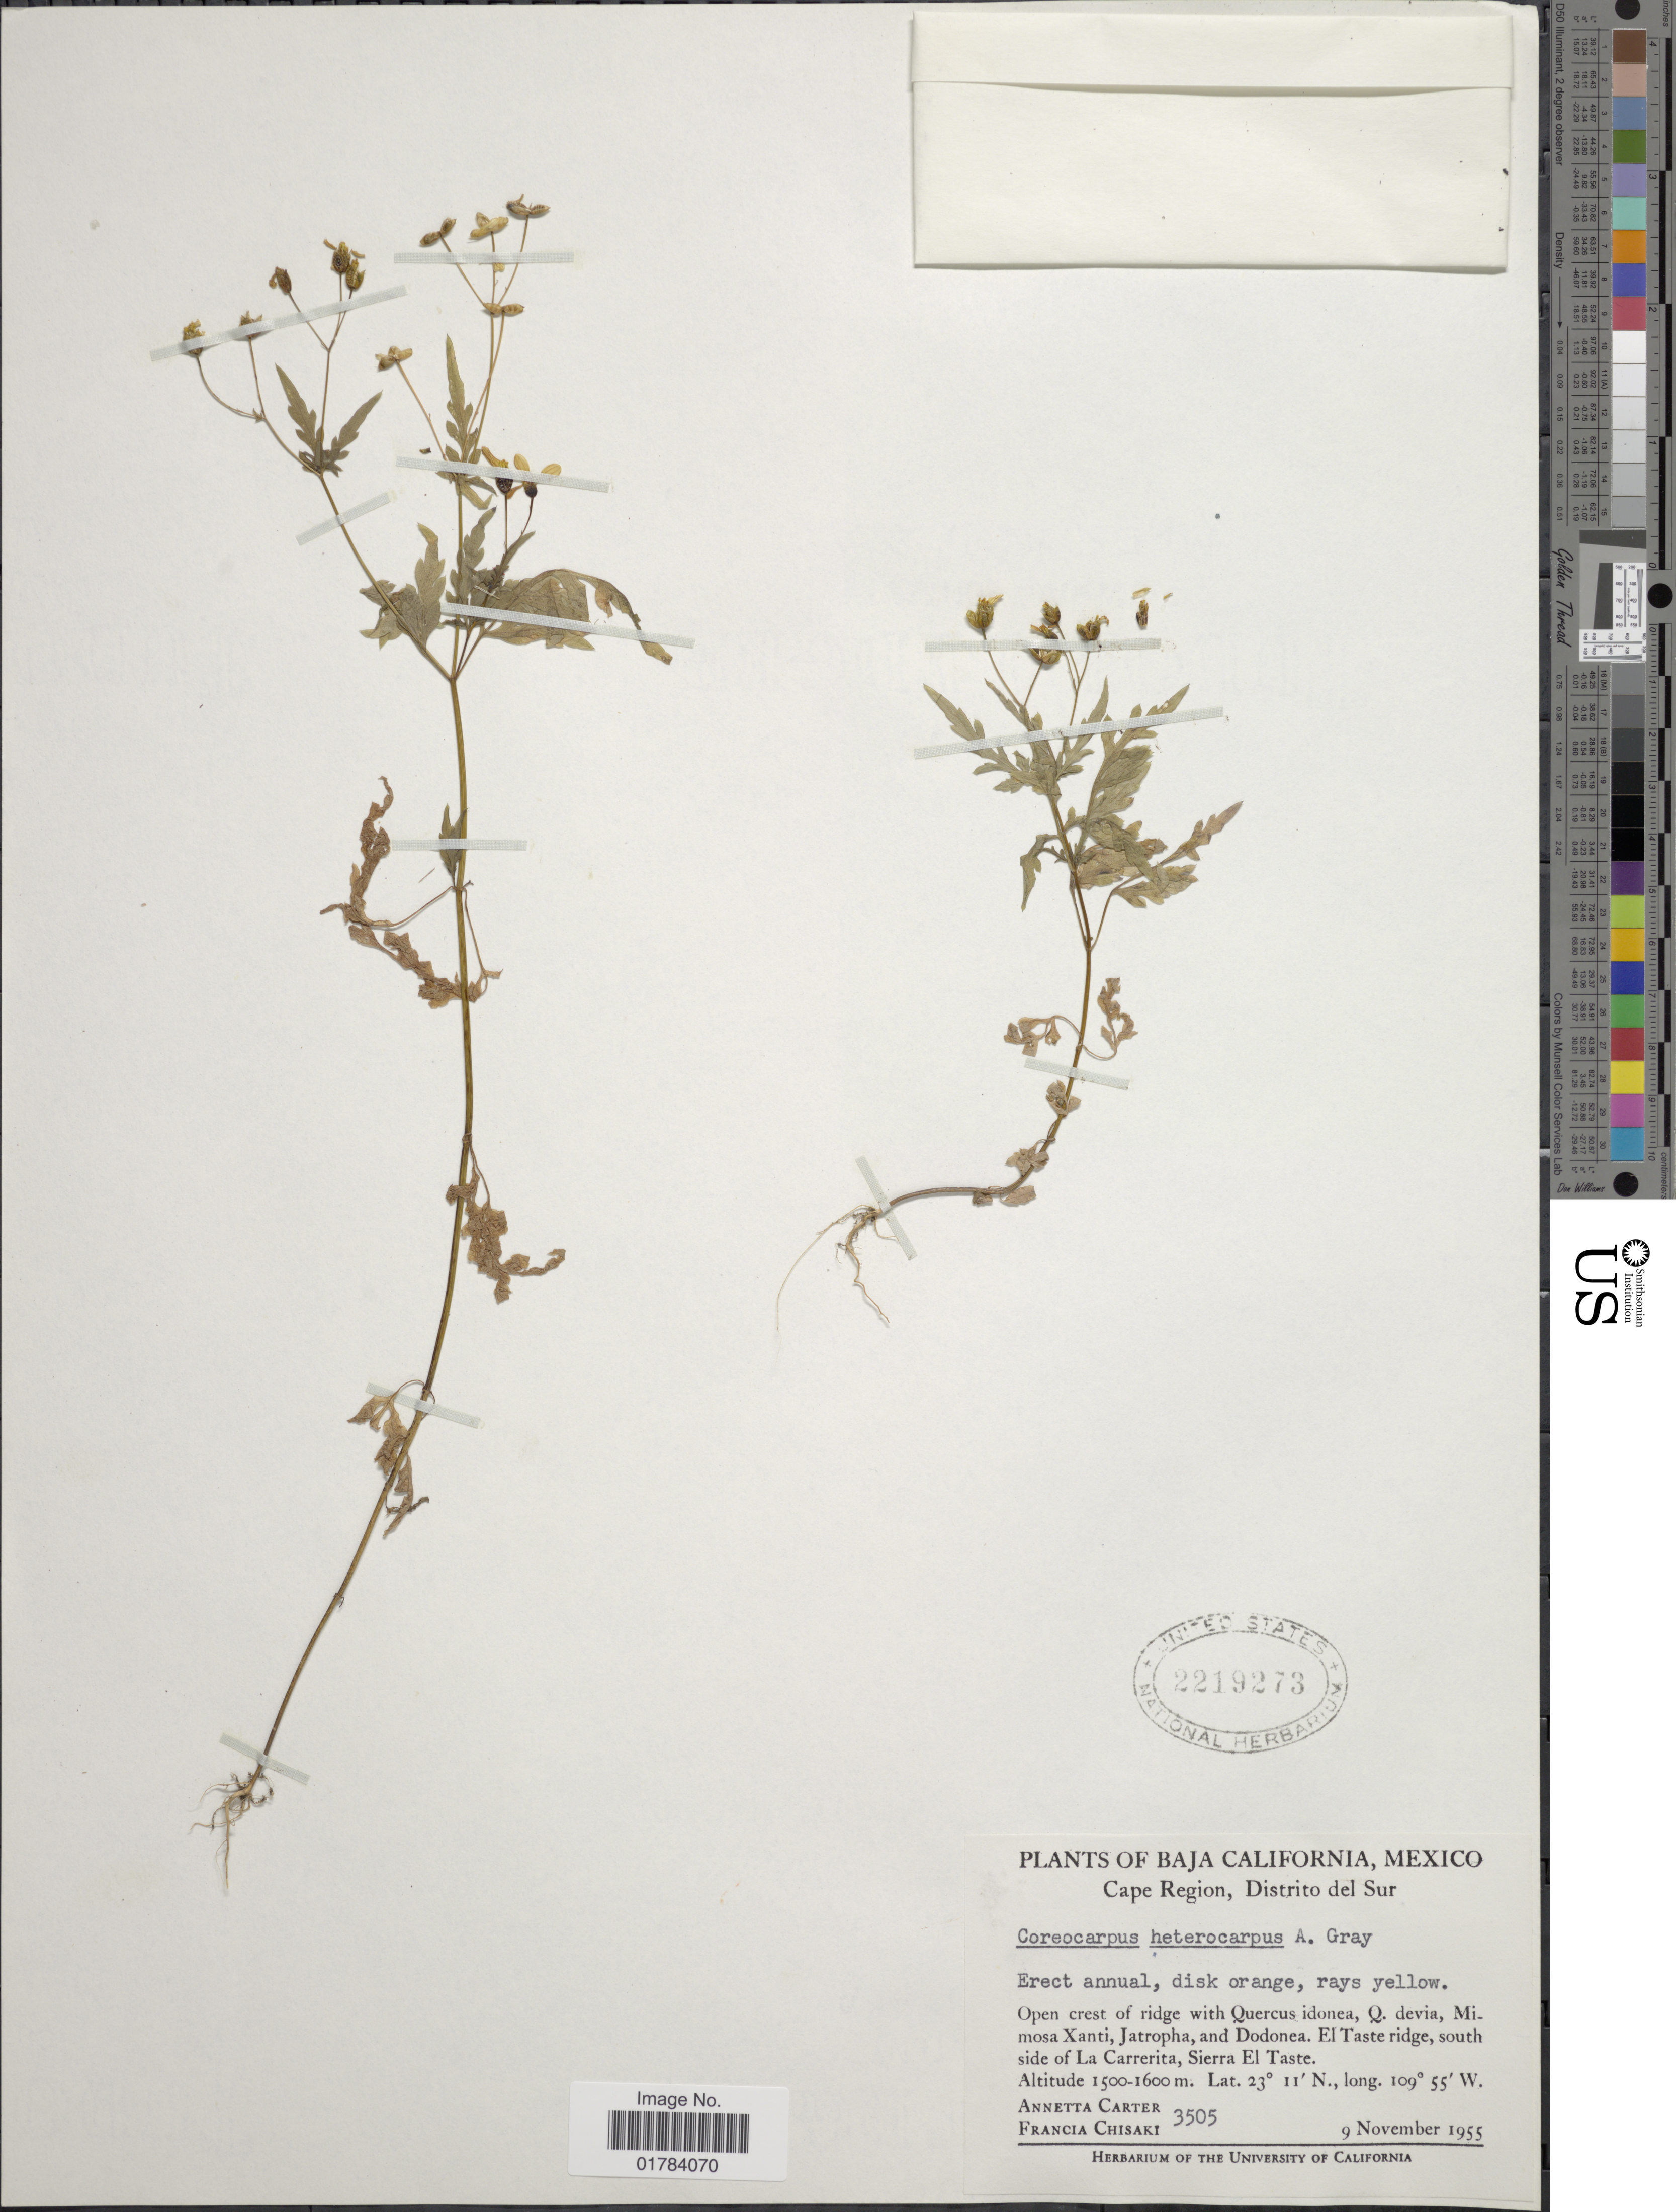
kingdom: Plantae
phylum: Tracheophyta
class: Magnoliopsida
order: Asterales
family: Asteraceae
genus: Coreocarpus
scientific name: Coreocarpus heterocarpus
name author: A. Gray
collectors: A. Carter & F. Chisaki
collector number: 3505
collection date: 1955-11-09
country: Mexico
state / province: Baja California Sur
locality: Cape Region, Distriti del Sur, El Taste ridge, south side of La Carrerita, Sierra El Taste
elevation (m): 1500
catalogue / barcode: US 2219273